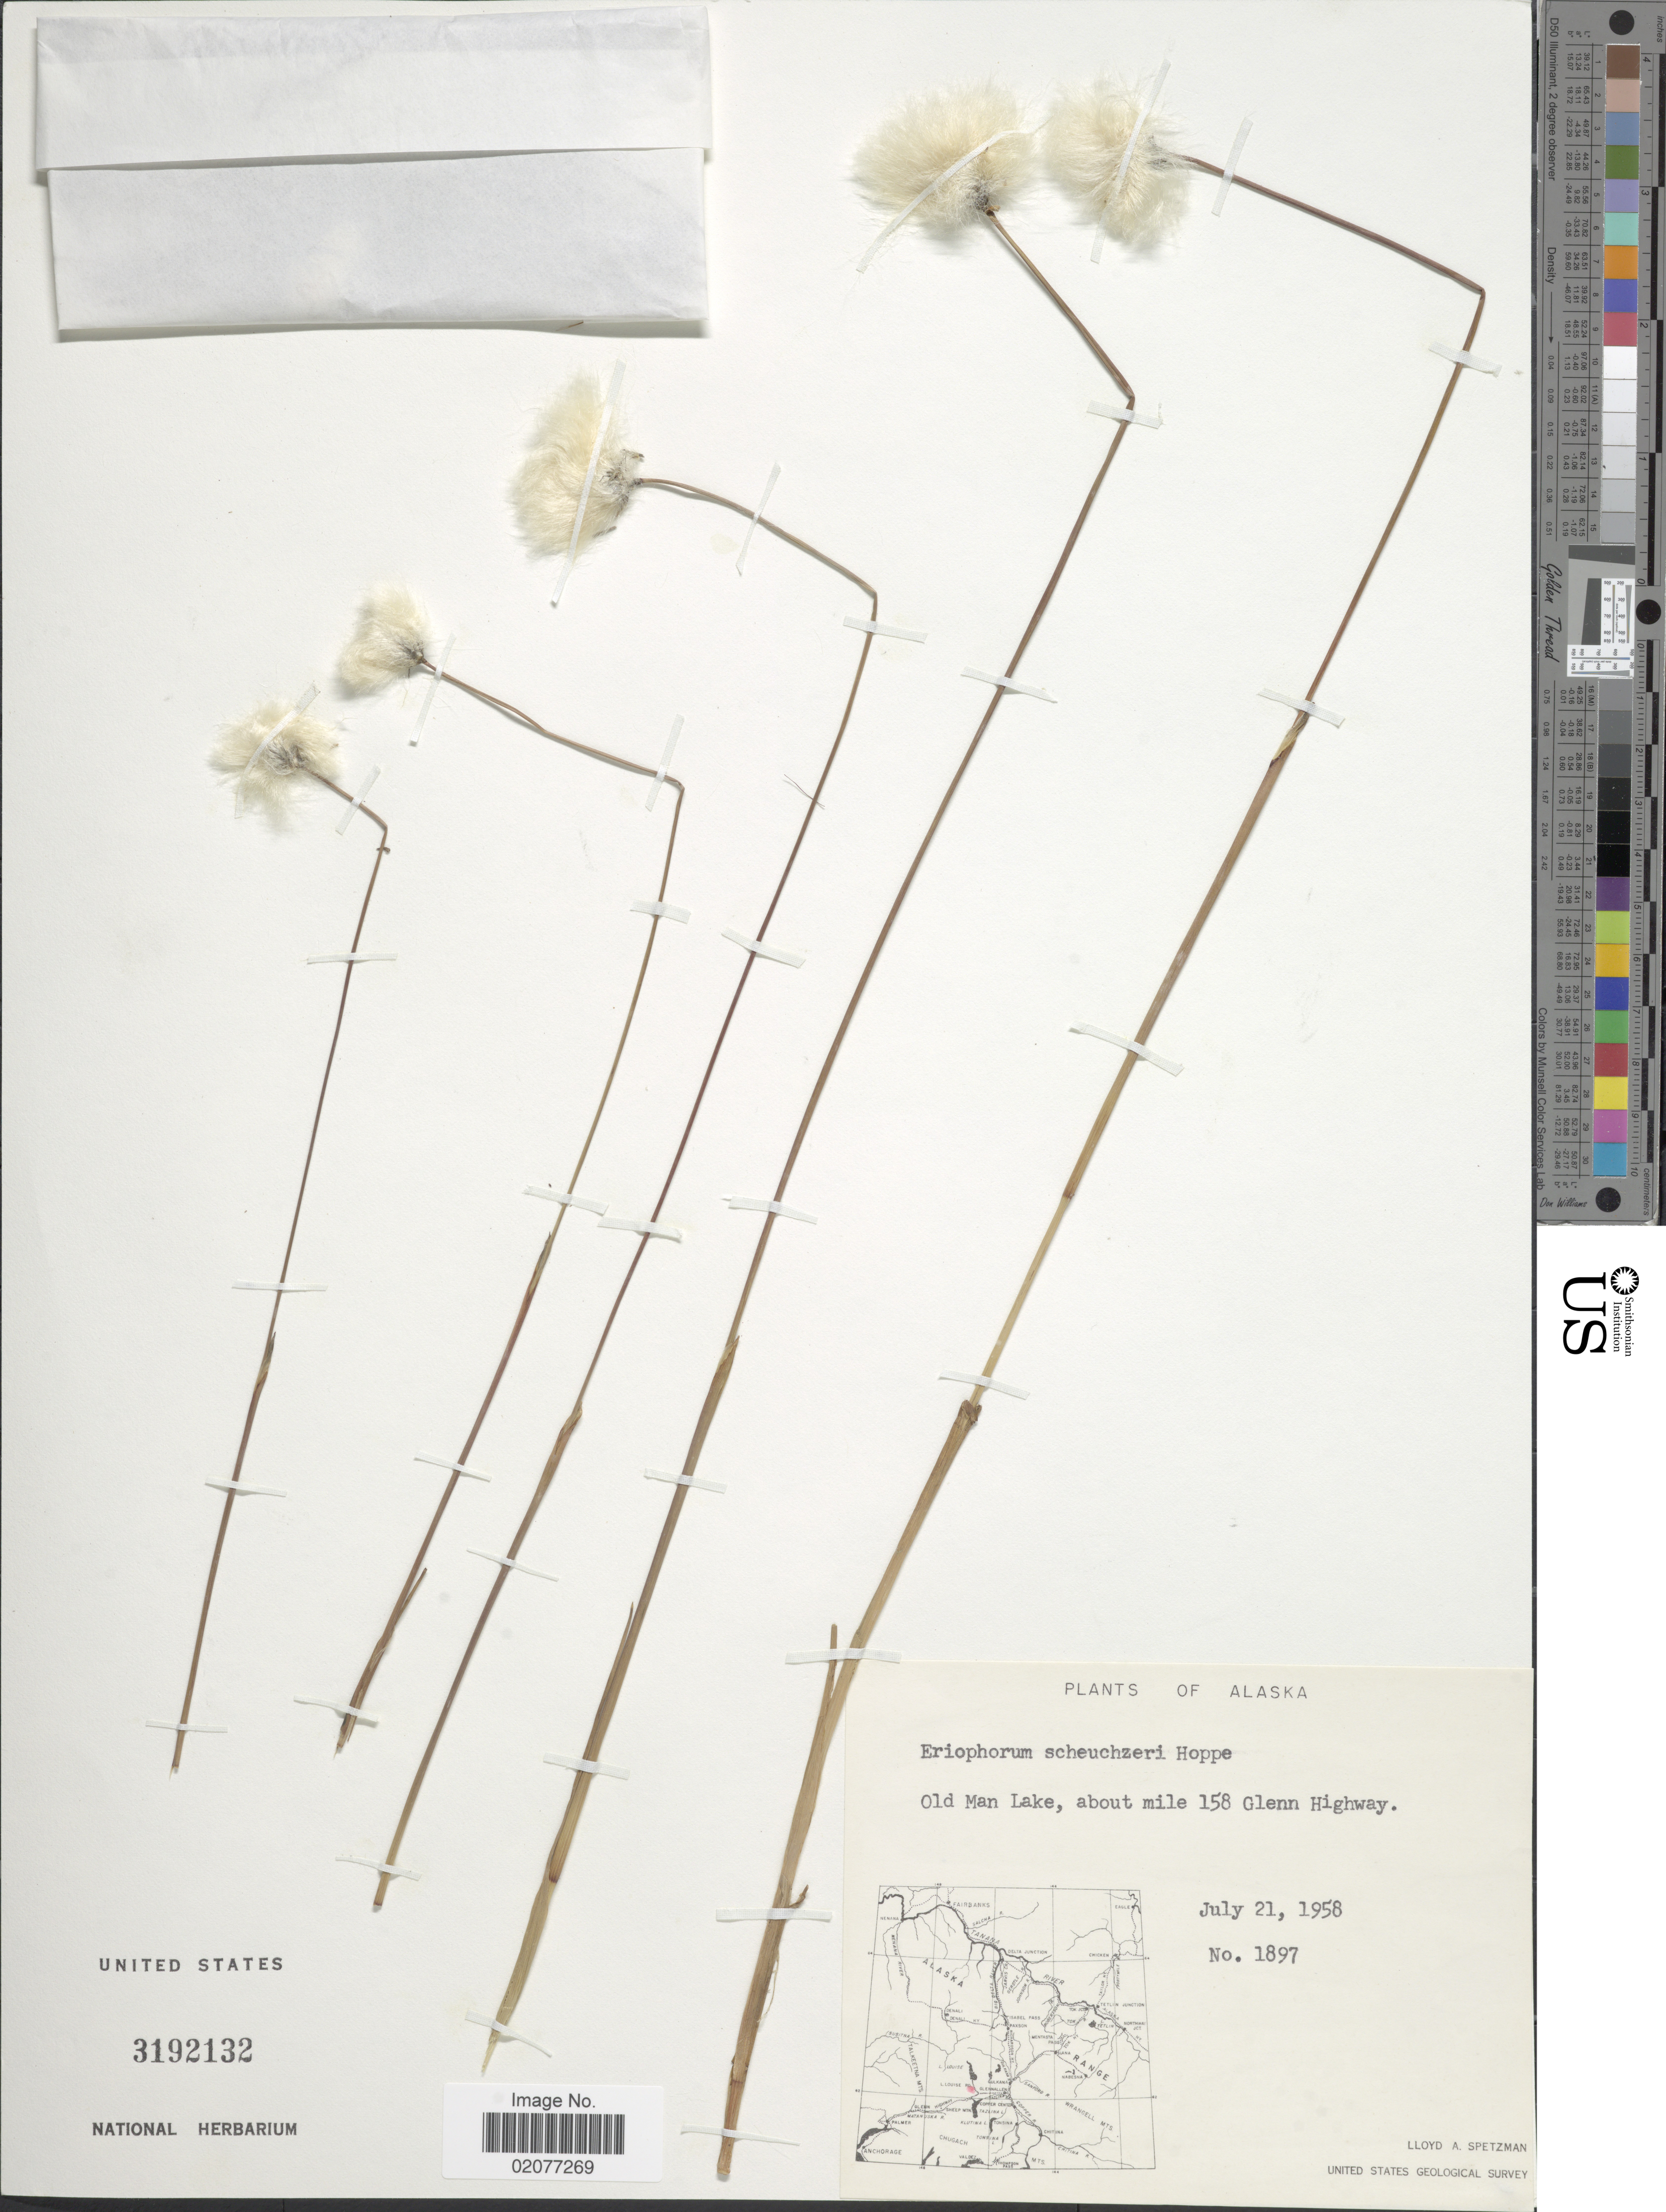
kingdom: Plantae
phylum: Tracheophyta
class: Liliopsida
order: Poales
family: Cyperaceae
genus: Eriophorum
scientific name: Eriophorum scheuchzeri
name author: Hoppe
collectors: L. Spetzman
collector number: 1897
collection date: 1958-07-21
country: United States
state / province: Alaska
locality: Old man Lake, about mile 158 Glenn Highway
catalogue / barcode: US 3192132